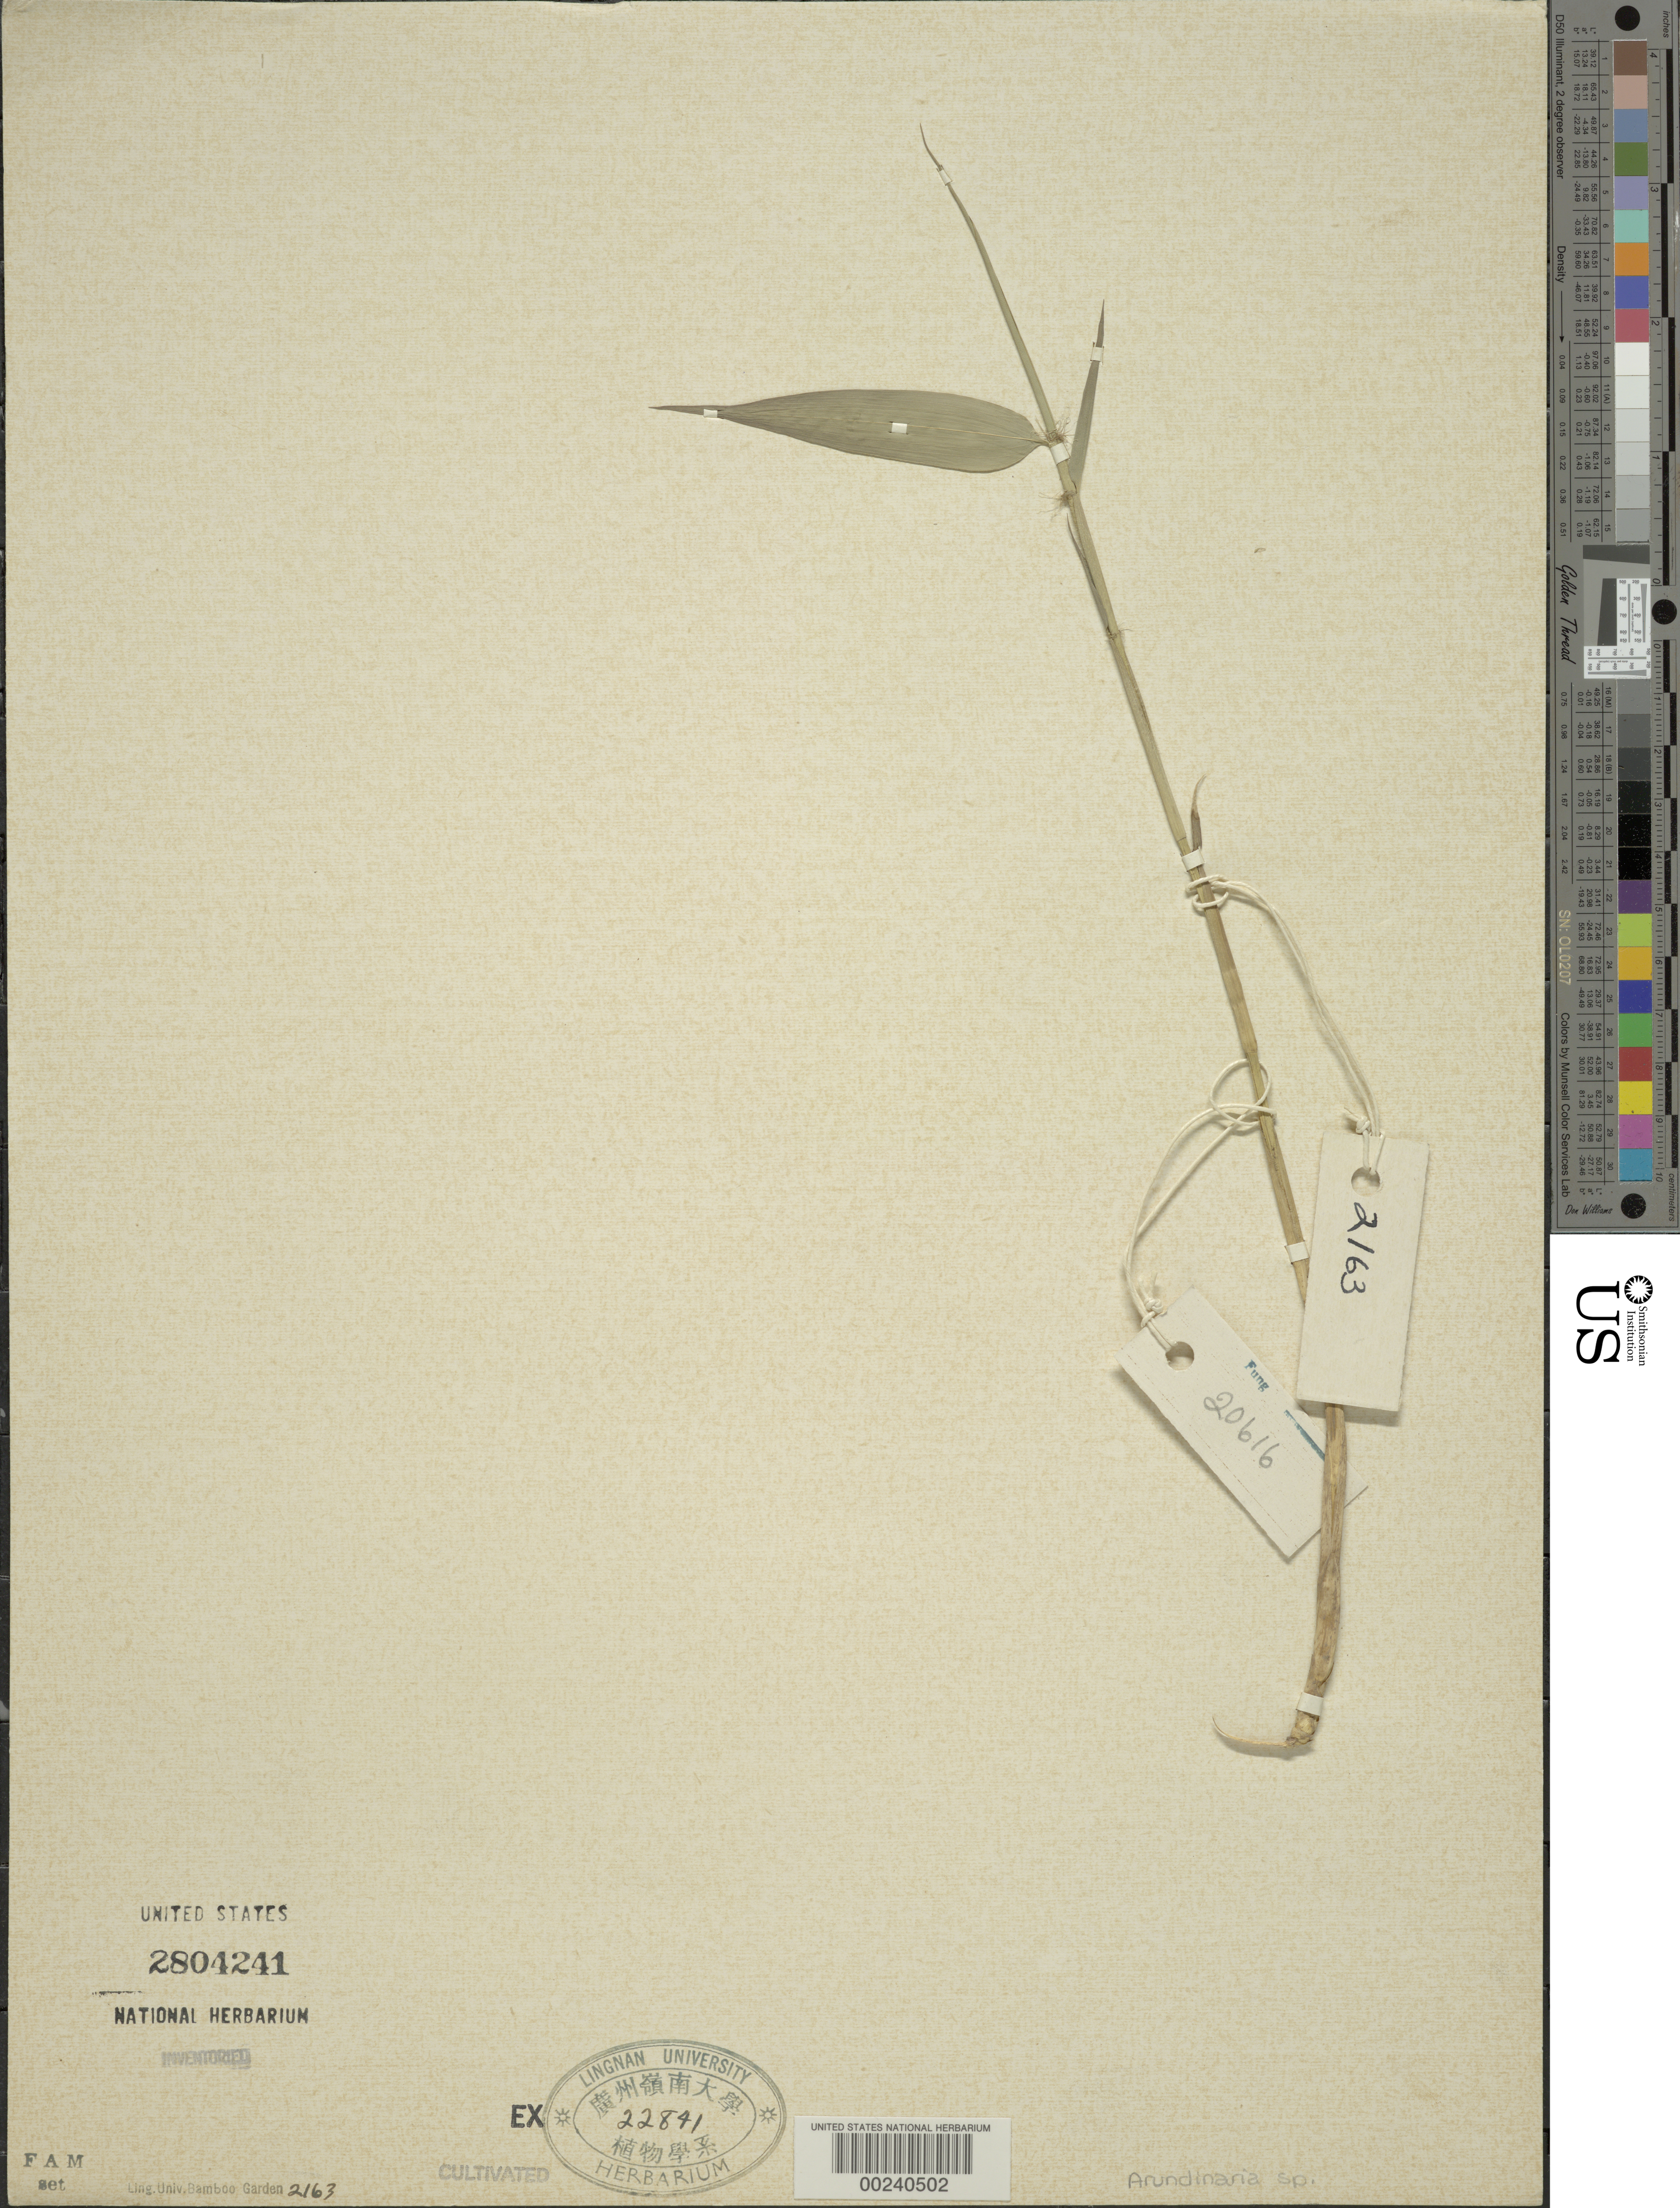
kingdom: Plantae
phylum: Tracheophyta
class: Liliopsida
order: Poales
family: Poaceae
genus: Arundinaria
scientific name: Arundinaria sp.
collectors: H. L. Fung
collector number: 20616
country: China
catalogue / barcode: US 2804241